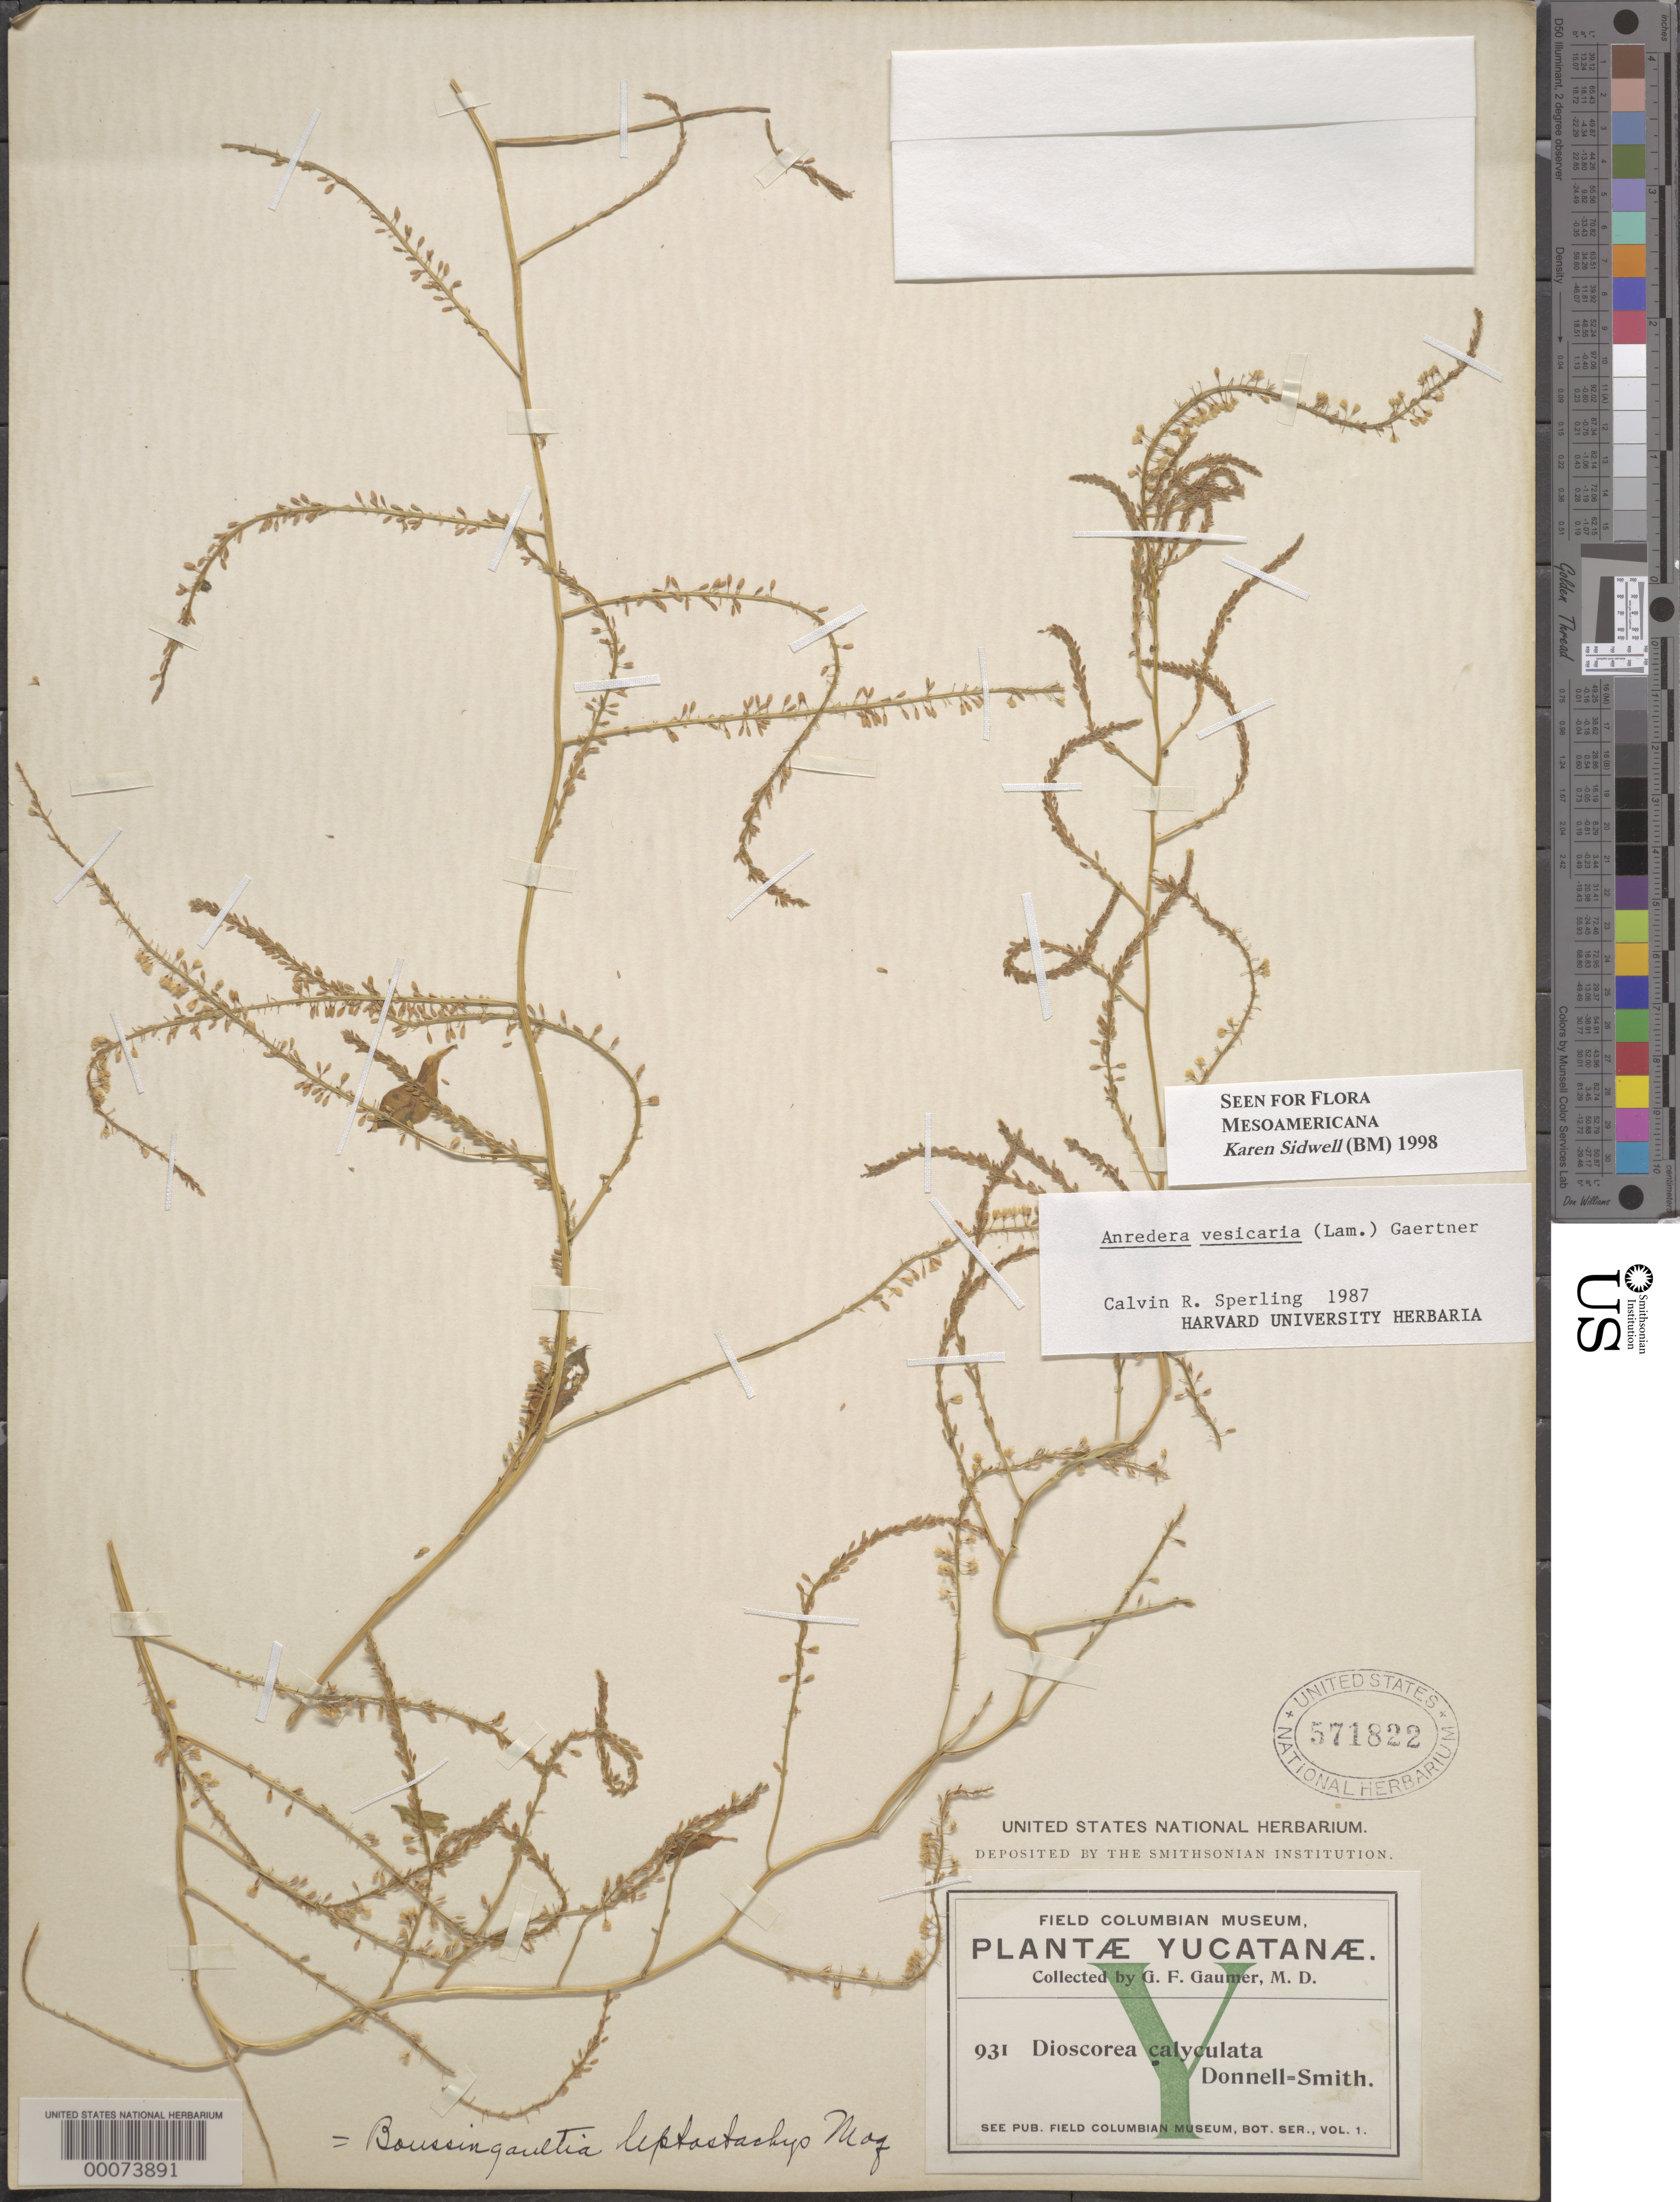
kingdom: Plantae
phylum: Tracheophyta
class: Magnoliopsida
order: Caryophyllales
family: Basellaceae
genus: Anredera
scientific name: Anredera vesicaria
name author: (Lam.) C.F. Gaertn.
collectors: G. F. Gaumer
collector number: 931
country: Mexico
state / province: Yucatán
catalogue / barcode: US 571822